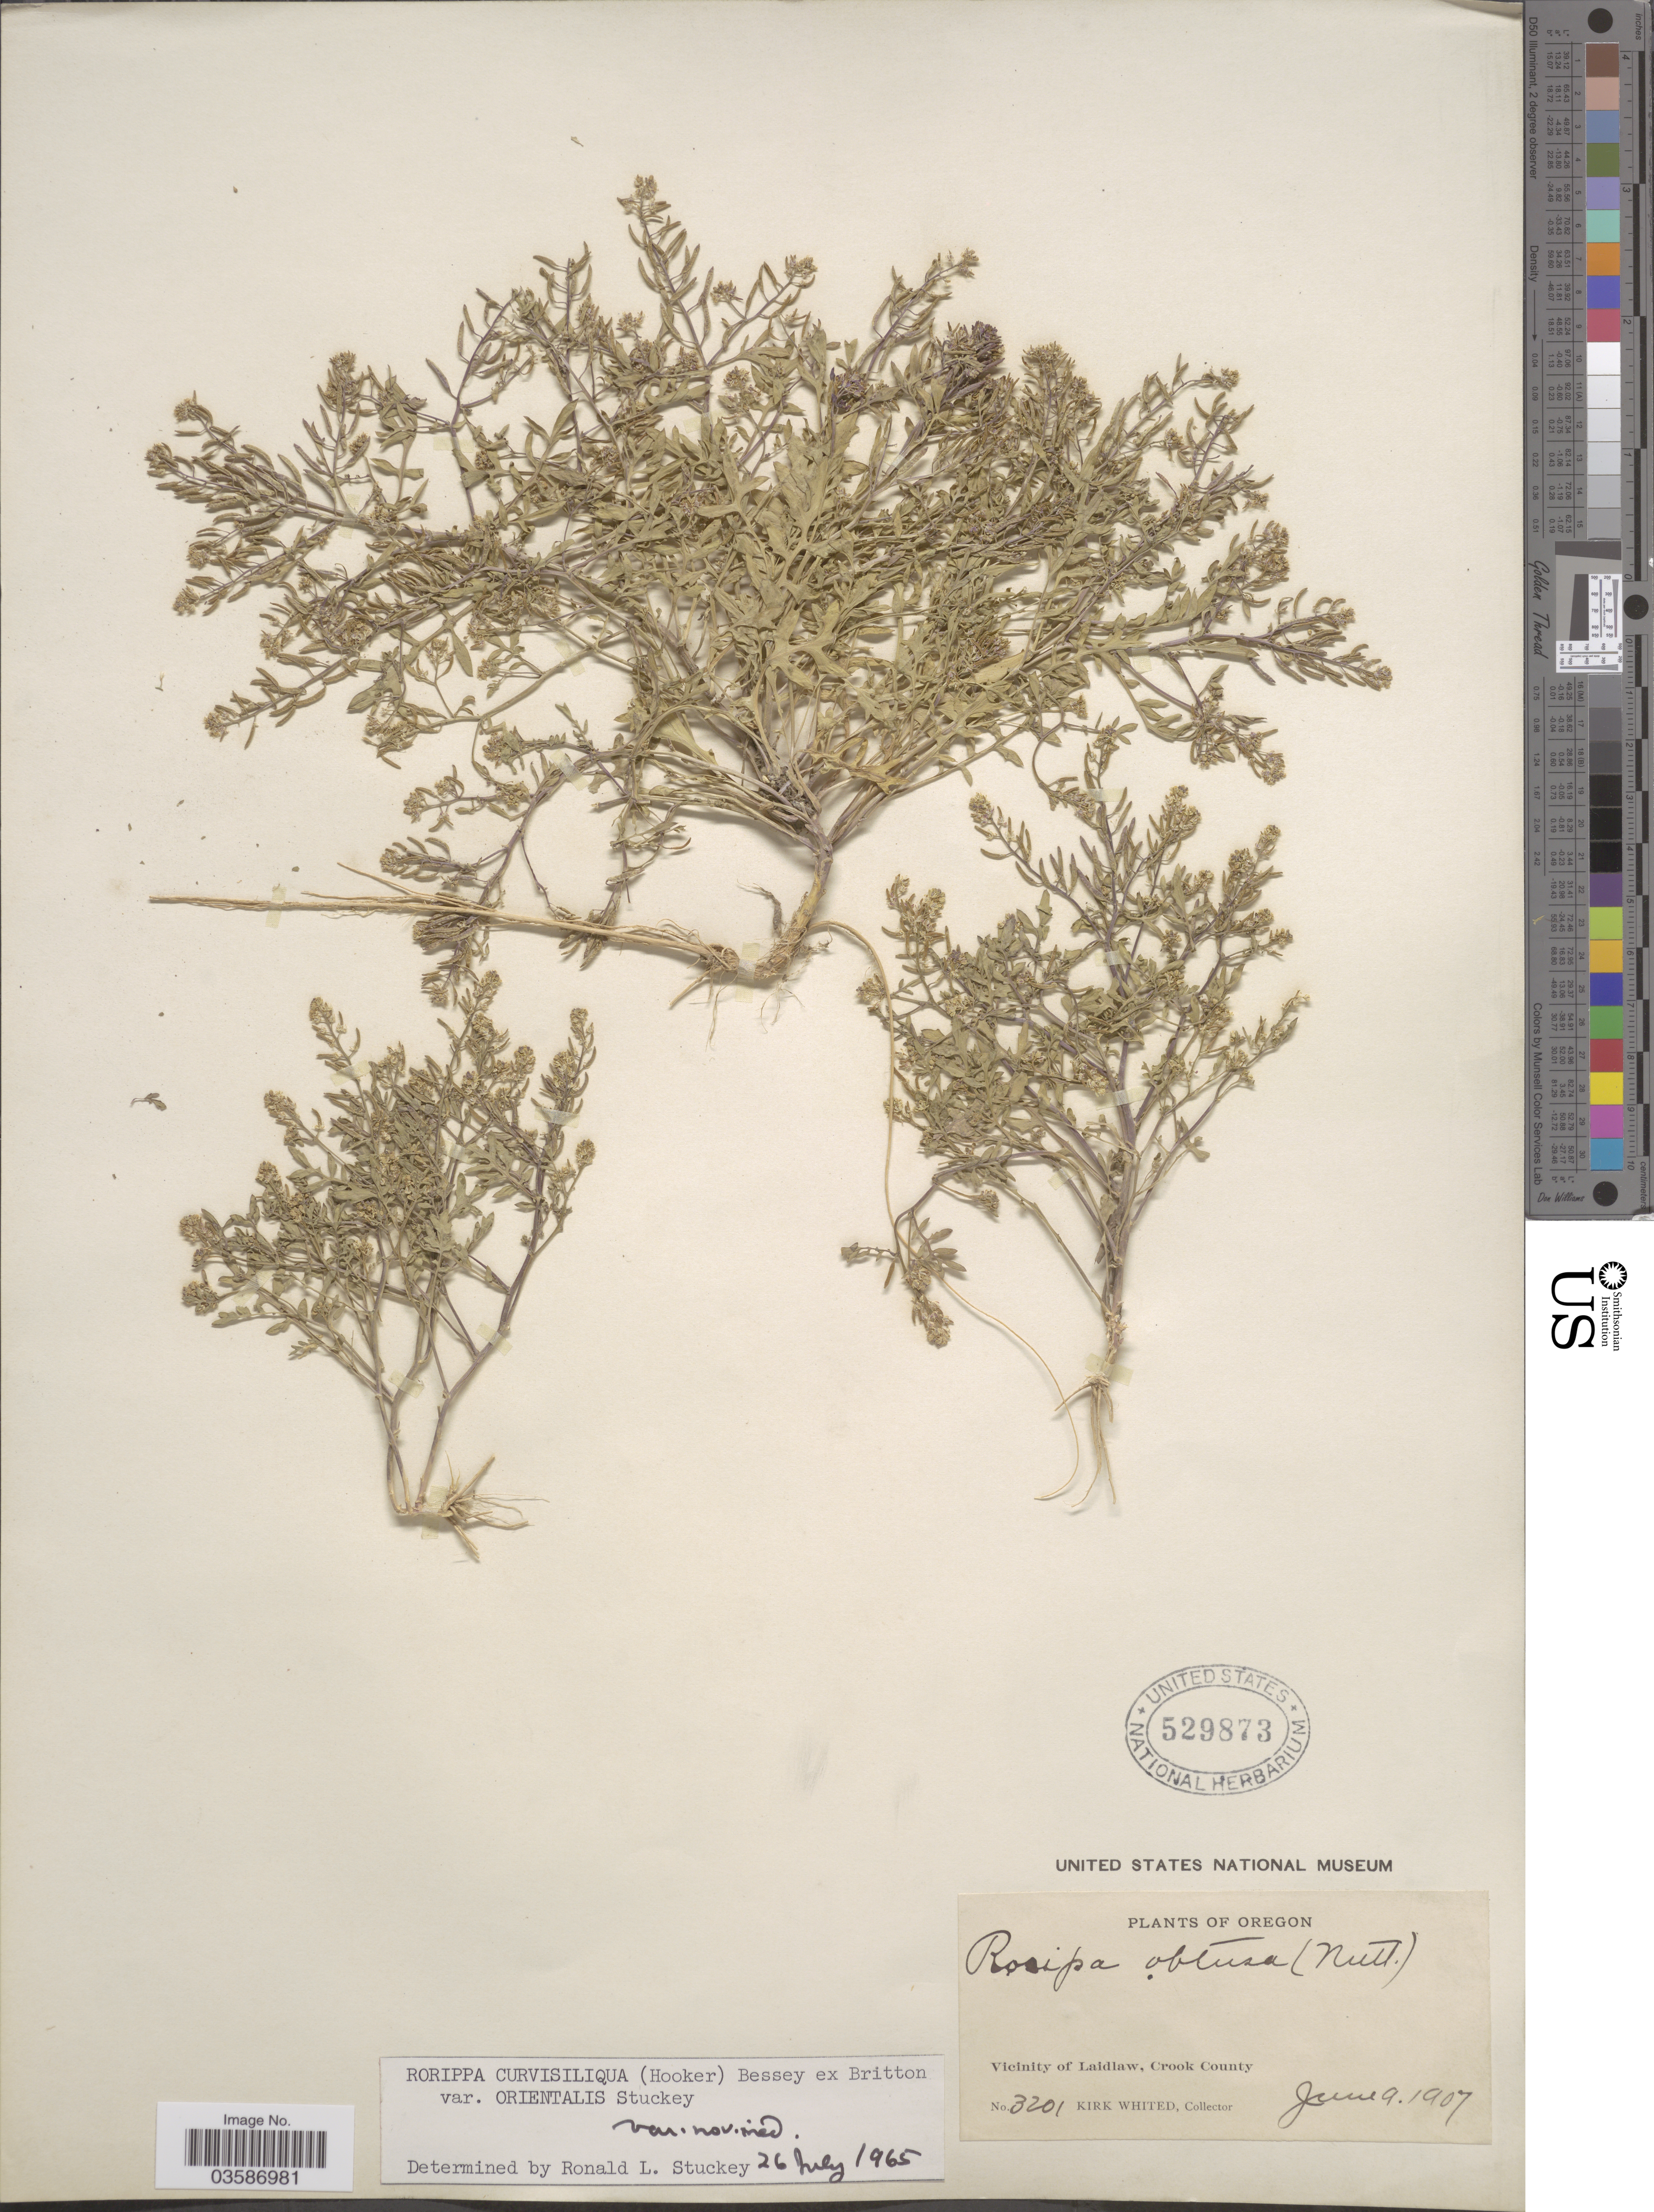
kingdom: Plantae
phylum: Tracheophyta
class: Magnoliopsida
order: Brassicales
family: Brassicaceae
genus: Rorippa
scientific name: Rorippa curvisiliqua var. orientalis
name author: Stuckey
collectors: K. Whited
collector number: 3201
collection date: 1907-06-09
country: United States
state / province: Oregon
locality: Vicinity of Laidlaw, Crook County.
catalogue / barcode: US 529873